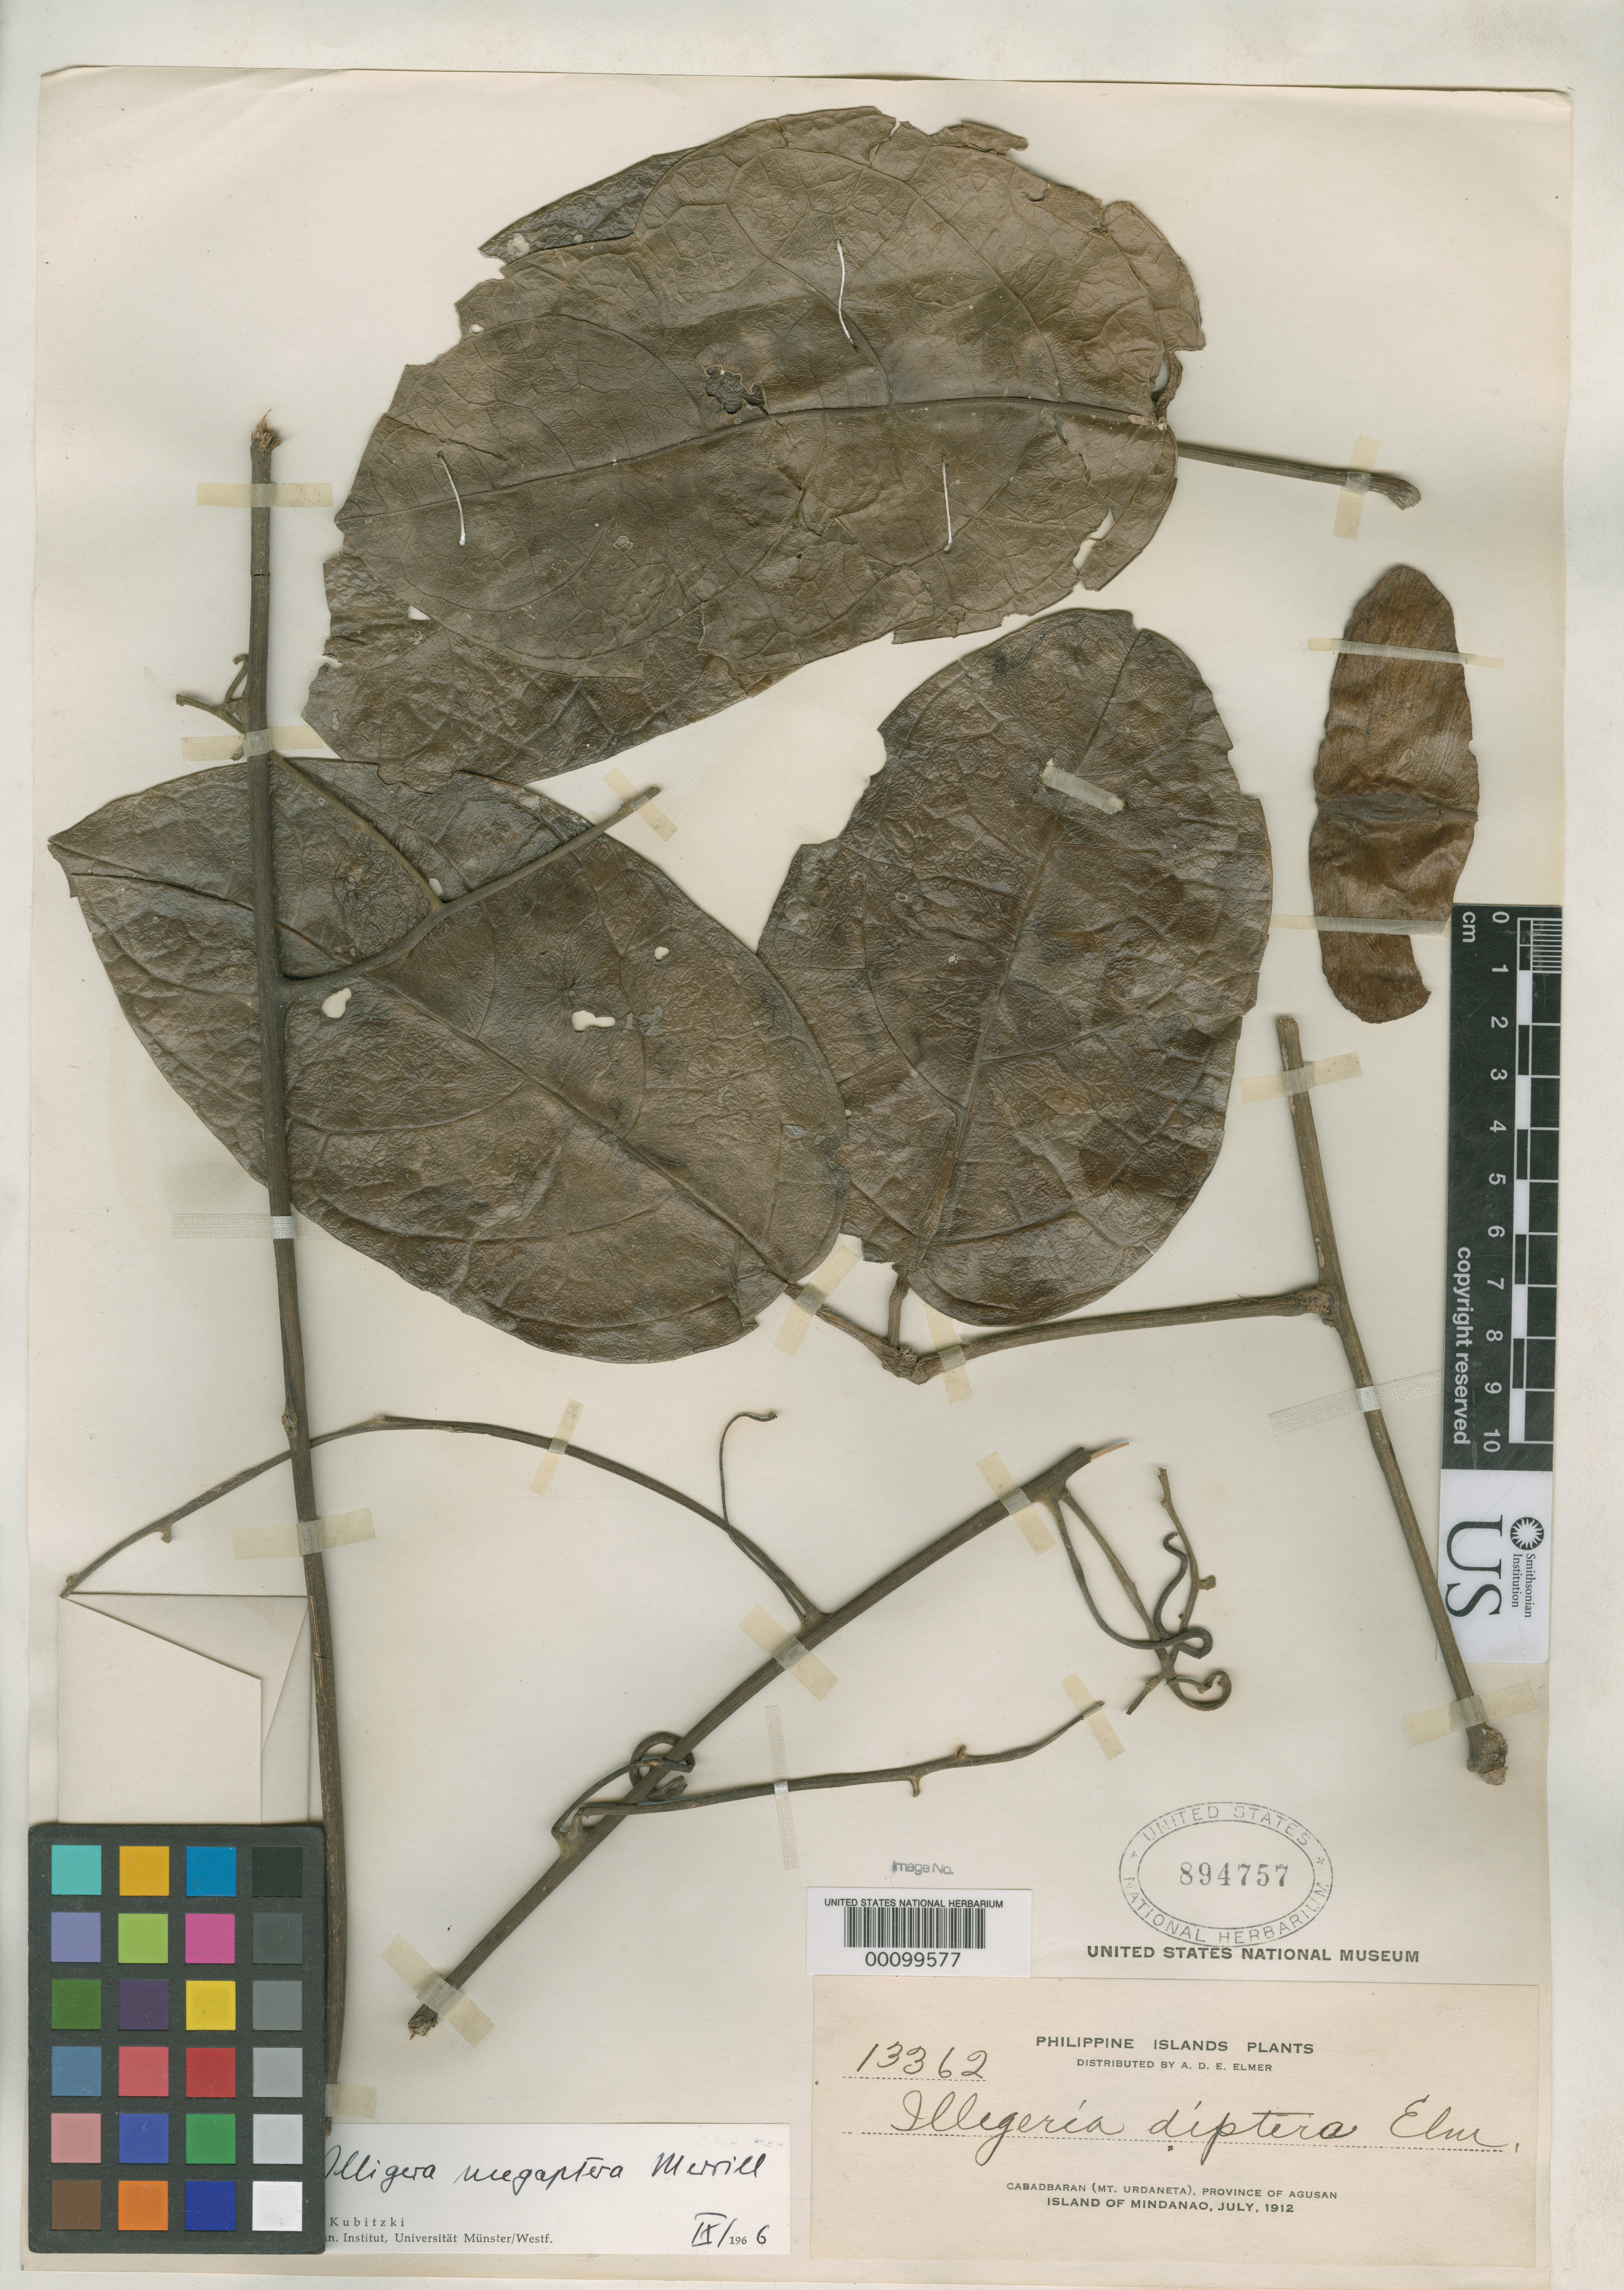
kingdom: Plantae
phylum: Tracheophyta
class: Magnoliopsida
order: Laurales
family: Hernandiaceae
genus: Illigera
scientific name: Illigera diptera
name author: Elmer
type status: Isotype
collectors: A. D. E. Elmer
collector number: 13362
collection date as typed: Jul 1912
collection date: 1912-07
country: Philippines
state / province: Caraga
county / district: Agusan del Norte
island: Mindanao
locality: Cabadbaran, Mt. Urdaneta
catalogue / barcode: US 894757